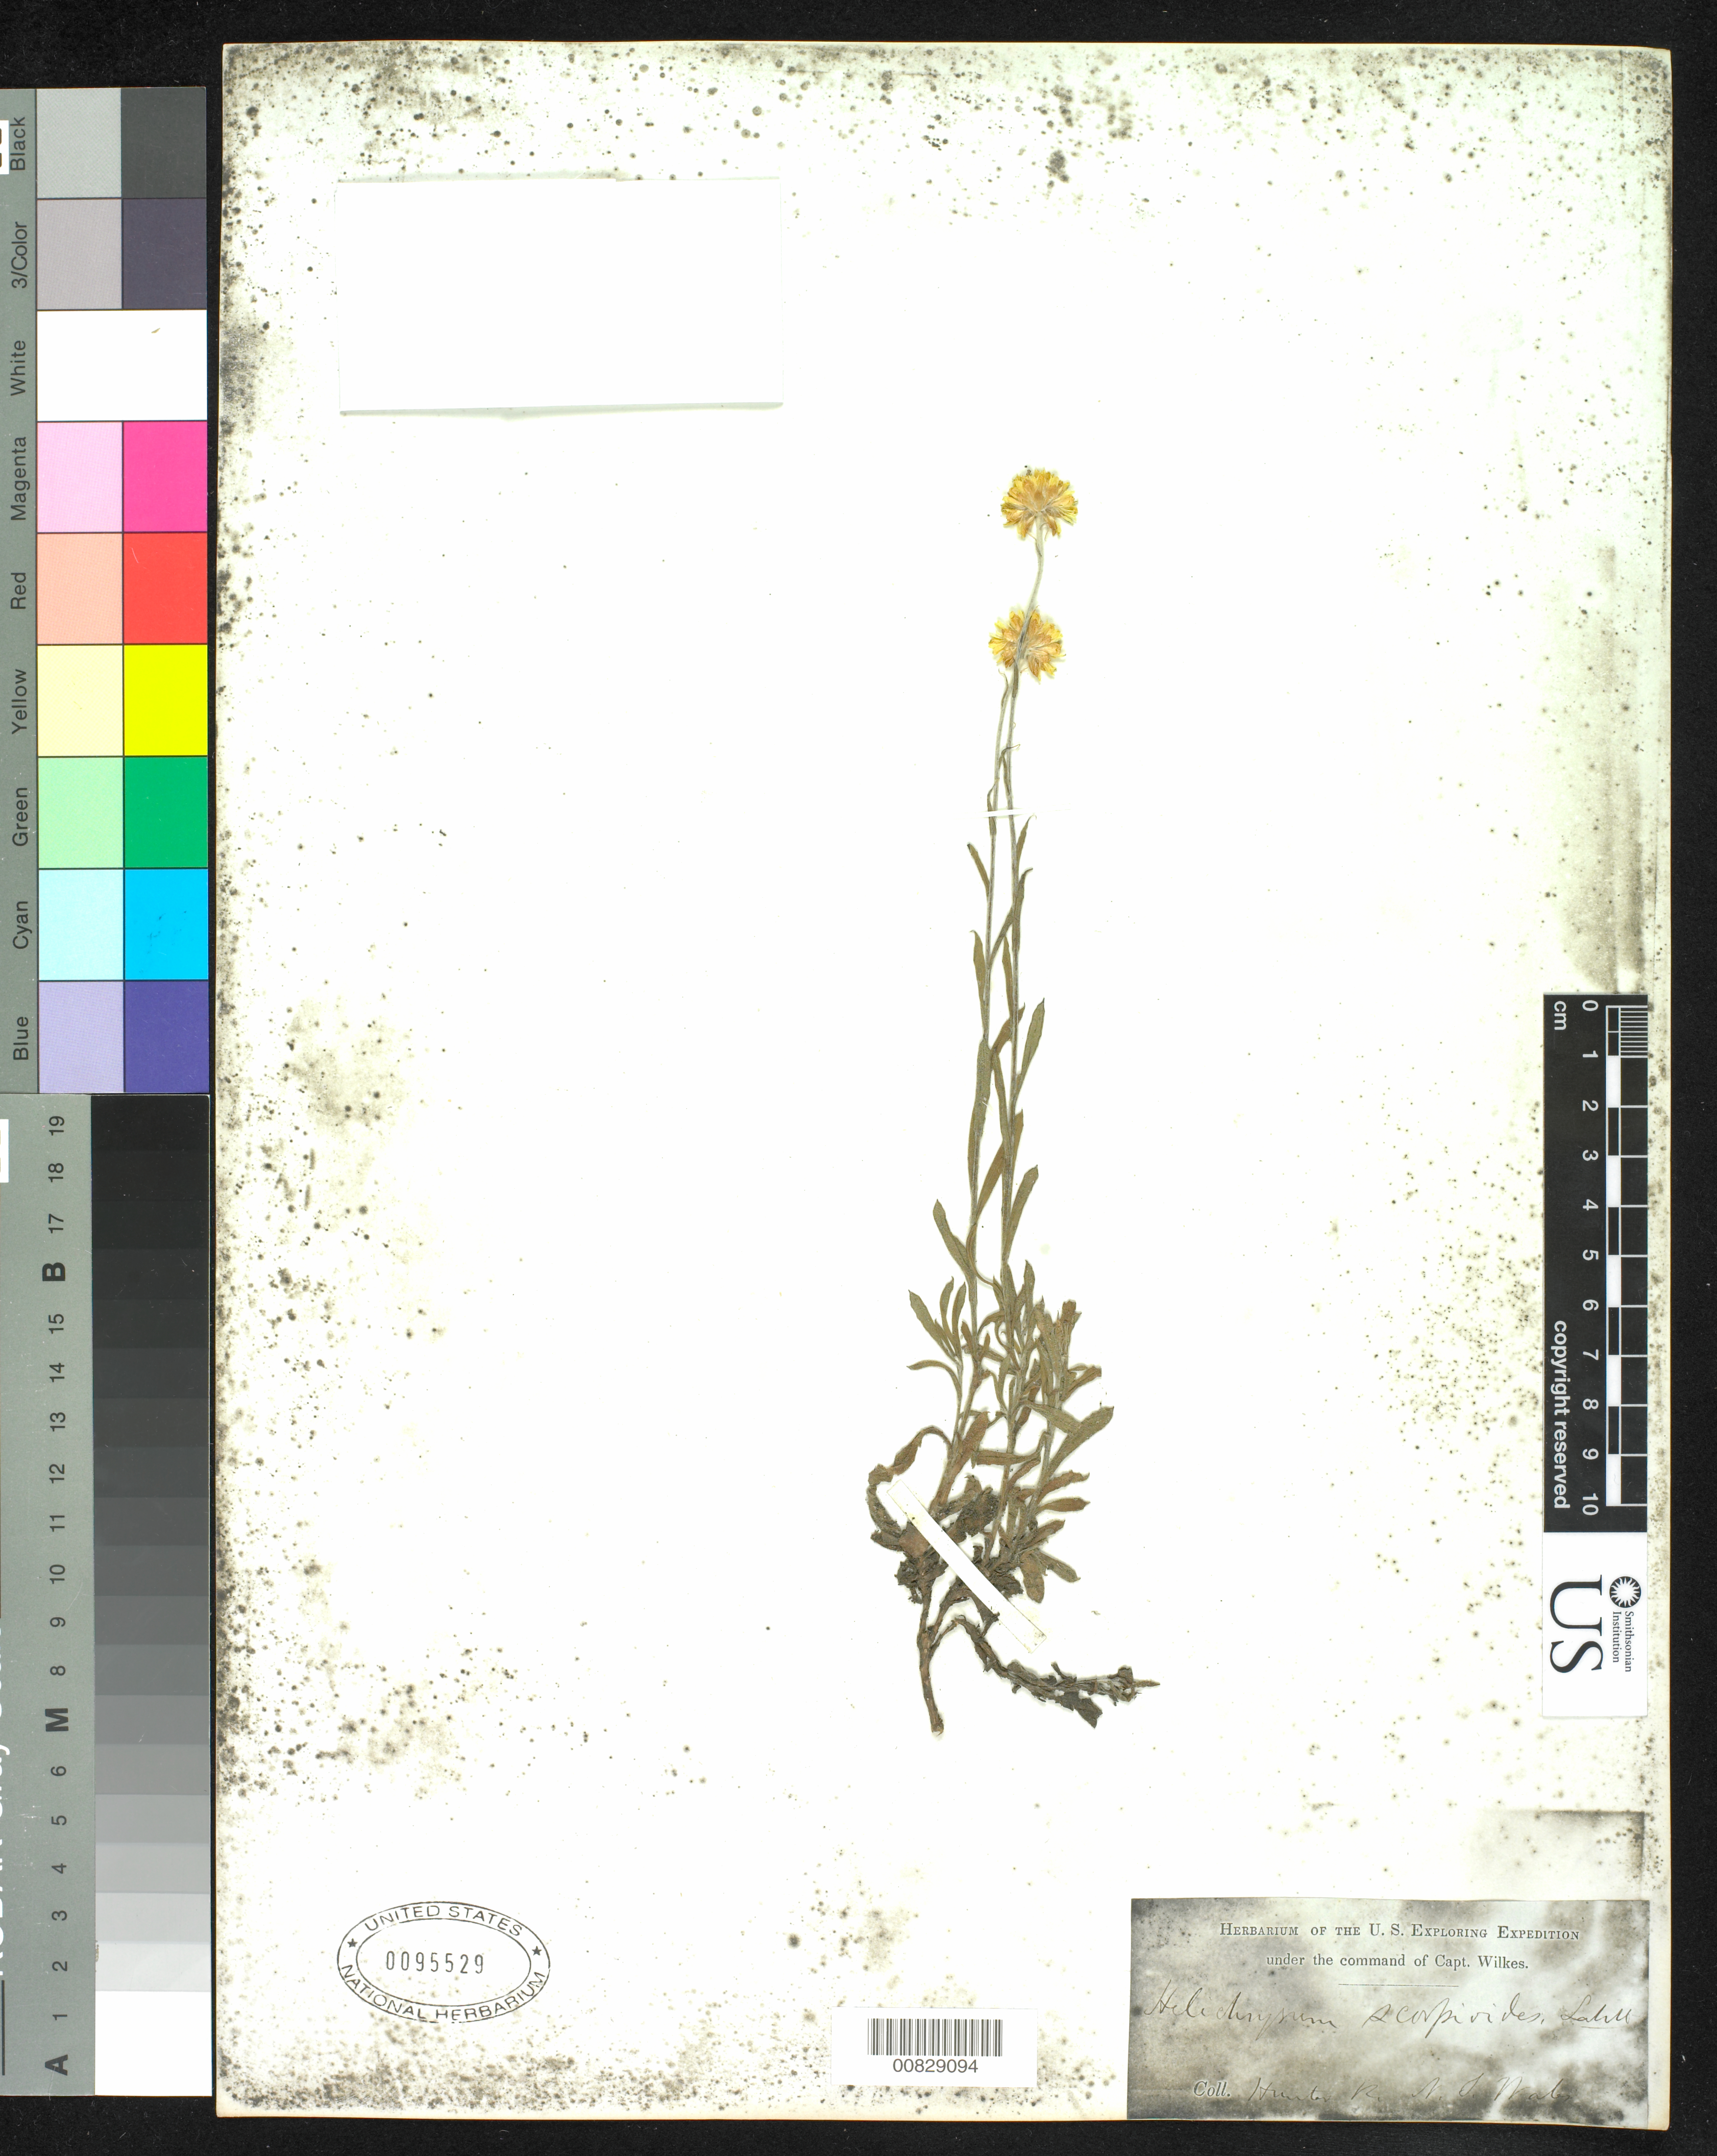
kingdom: Plantae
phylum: Tracheophyta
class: Magnoliopsida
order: Asterales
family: Asteraceae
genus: Helichrysum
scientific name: Helichrysum scorpioides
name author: Labill.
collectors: Wilkes Explor. Exped.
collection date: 1838/1842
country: Australia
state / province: New South Wales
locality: Hunter's River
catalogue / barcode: US 95529